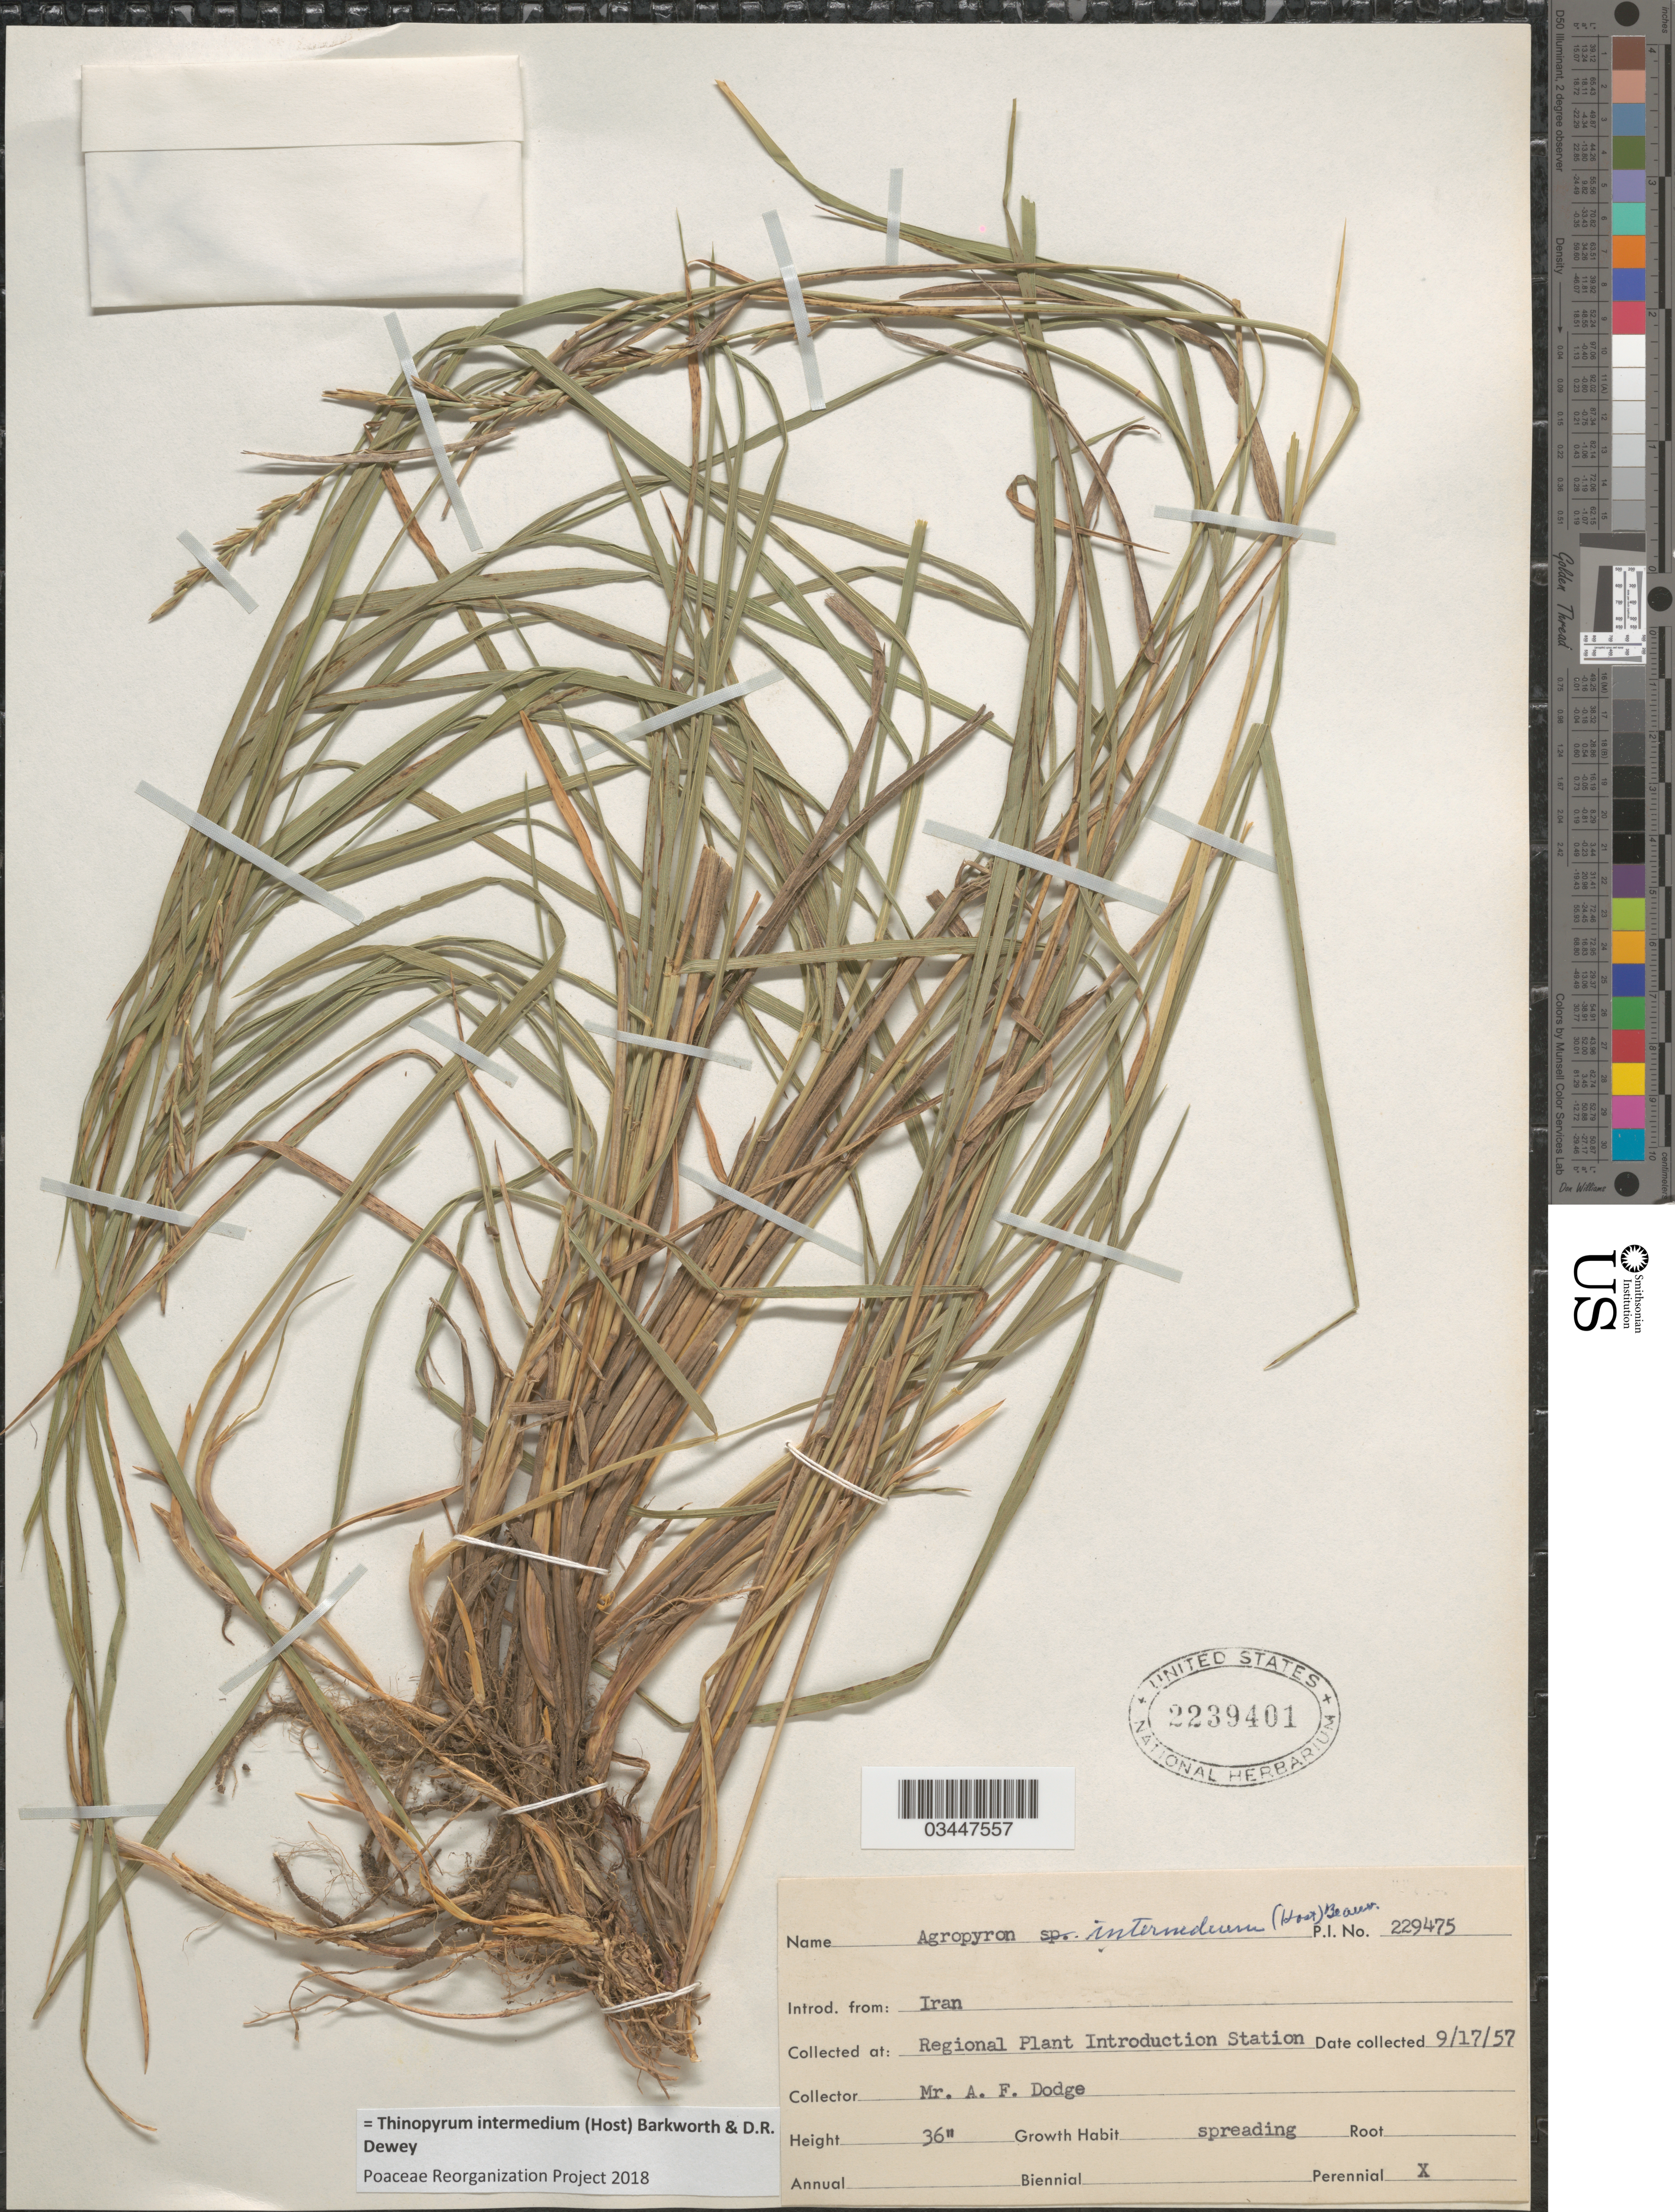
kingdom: Plantae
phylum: Tracheophyta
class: Liliopsida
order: Poales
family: Poaceae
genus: Thinopyrum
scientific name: Thinopyrum intermedium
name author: (Host) Barkworth & Dewey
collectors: A. Dodge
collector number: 229475?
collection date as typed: Transcribed d/m/y: 17/9/57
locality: Regional Plant Introduction Station.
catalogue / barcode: US 2239401